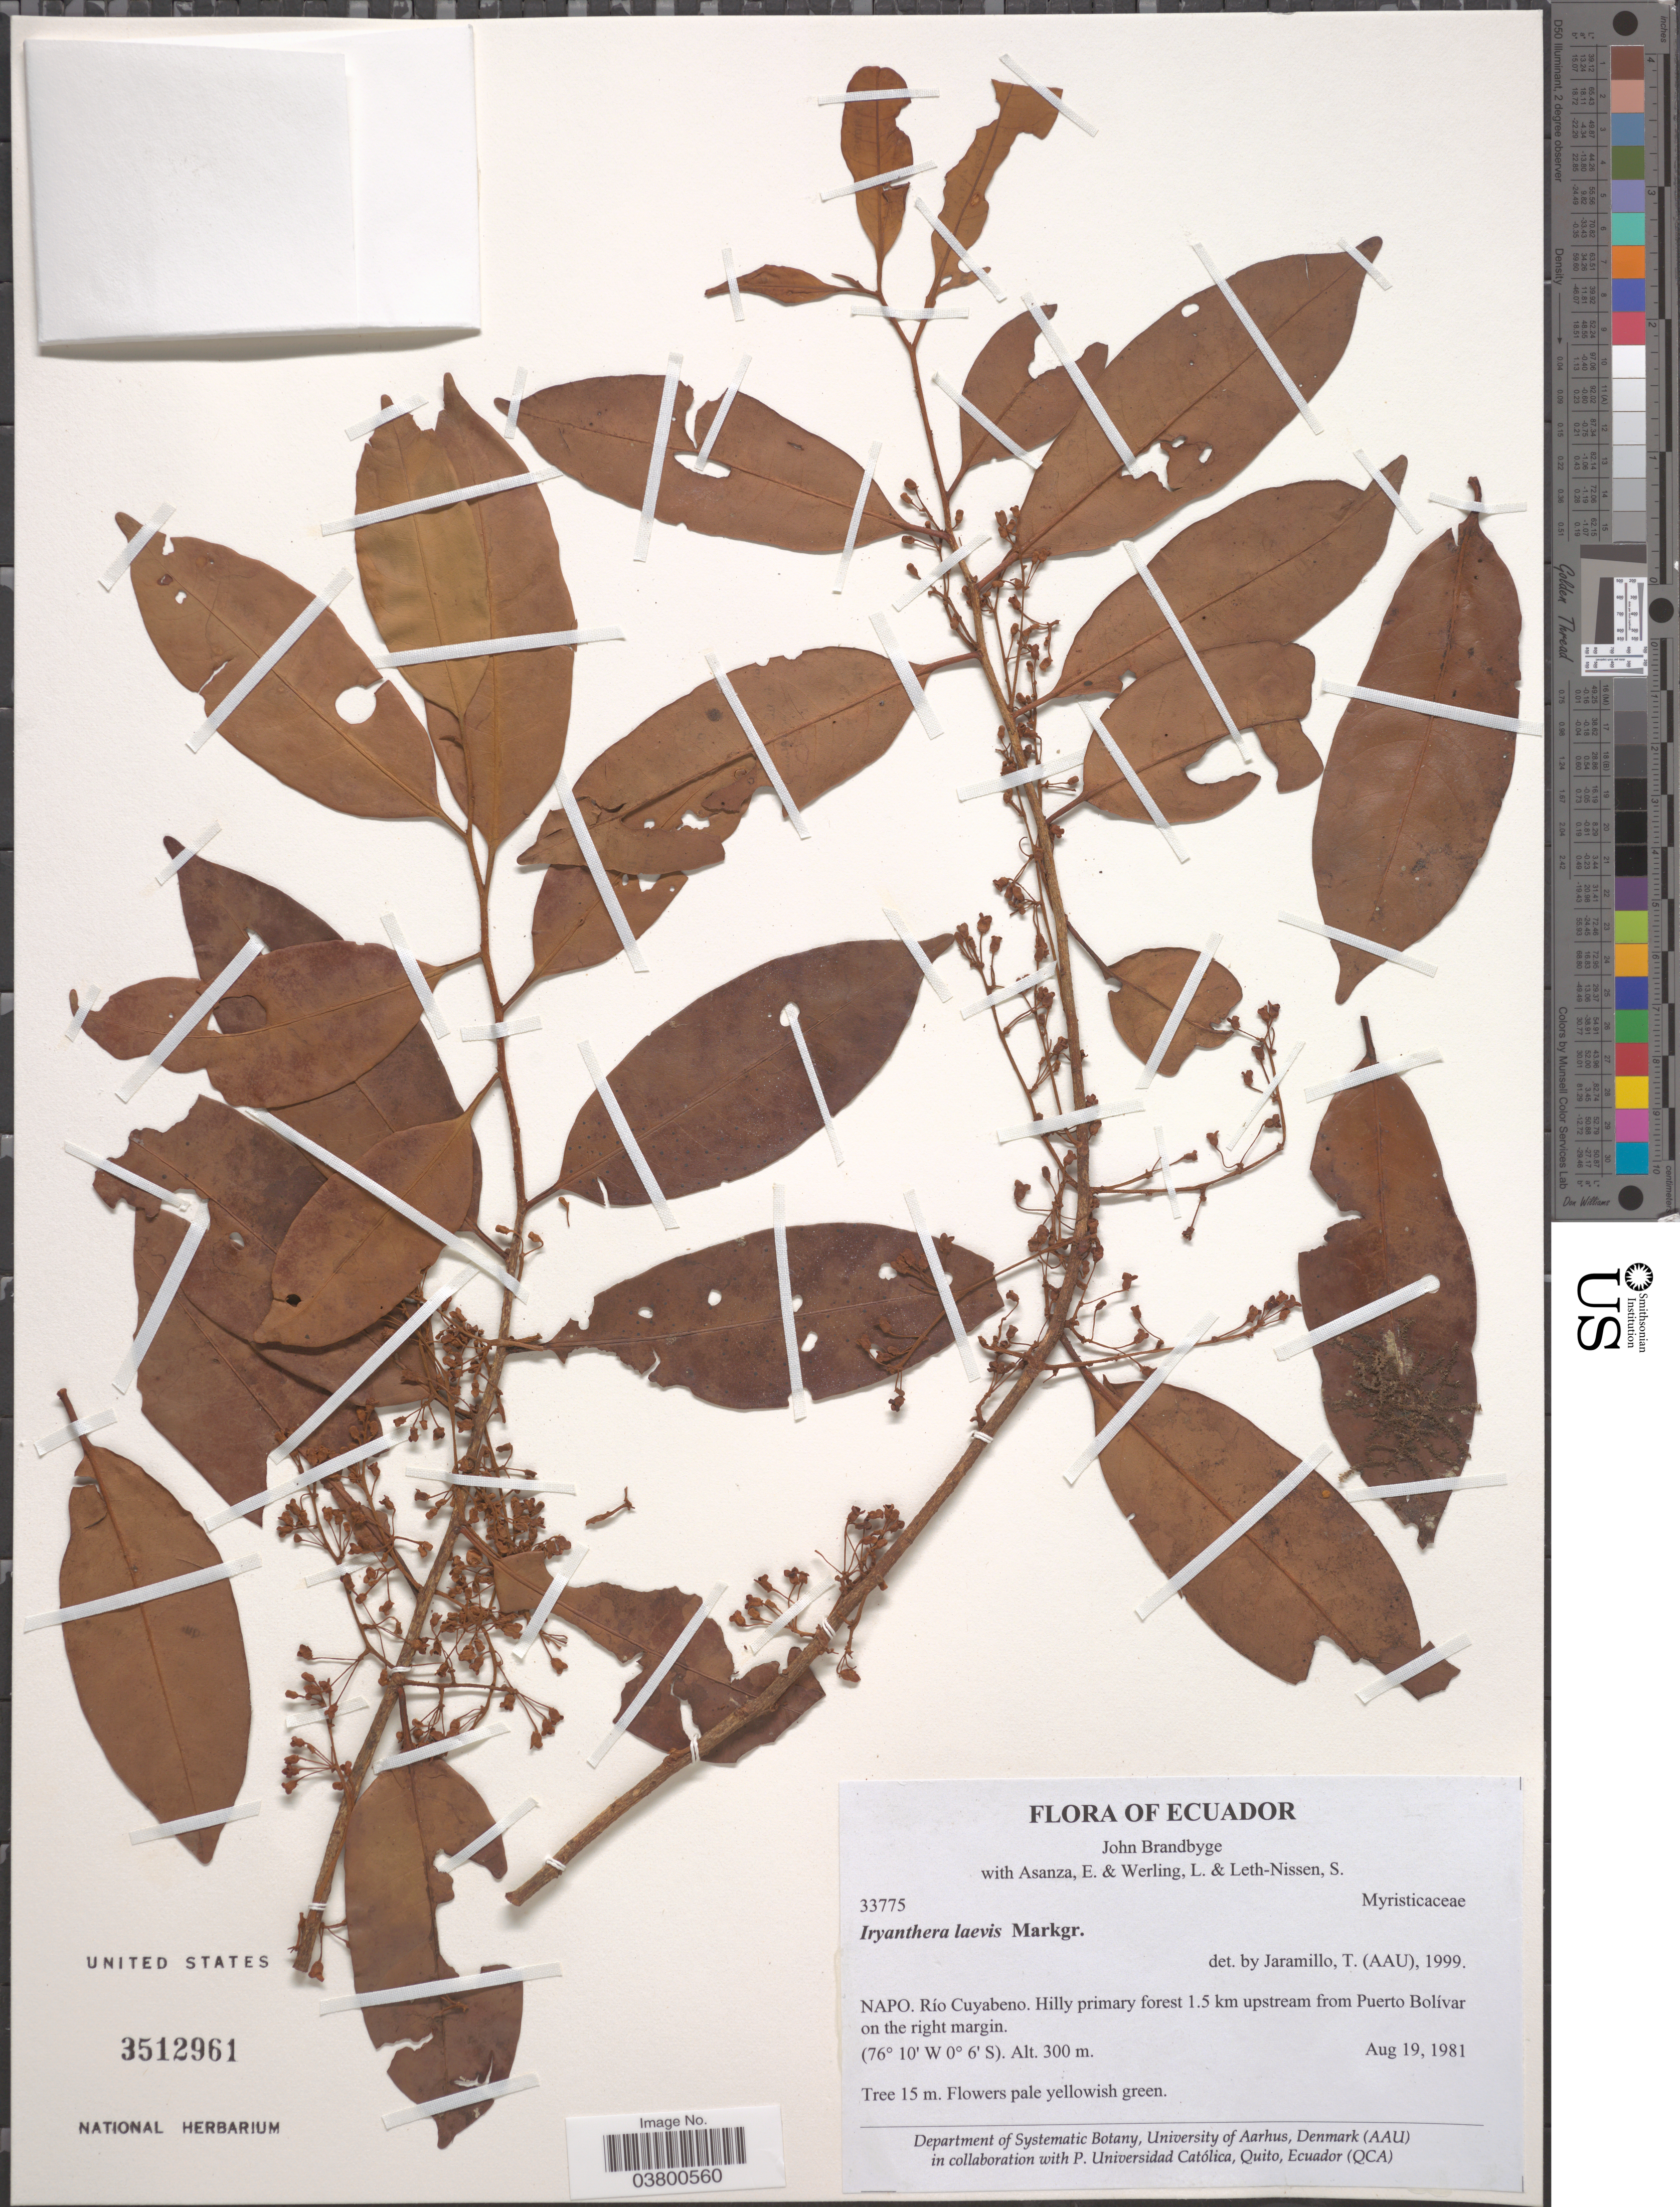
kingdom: Plantae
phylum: Tracheophyta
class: Magnoliopsida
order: Magnoliales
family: Myristicaceae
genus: Iryanthera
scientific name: Iryanthera laevis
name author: Markgr.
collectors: J. Brandbyge, E. Asanza, L. Werling & S. Leth-Nissen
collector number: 33775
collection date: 1981-08-19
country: Ecuador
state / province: Napo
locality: Río Cuyabeno. Hilly primary forest 1.5 km upstream from Puerto Bolívar on the right margin.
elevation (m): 300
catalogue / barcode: US 3512961